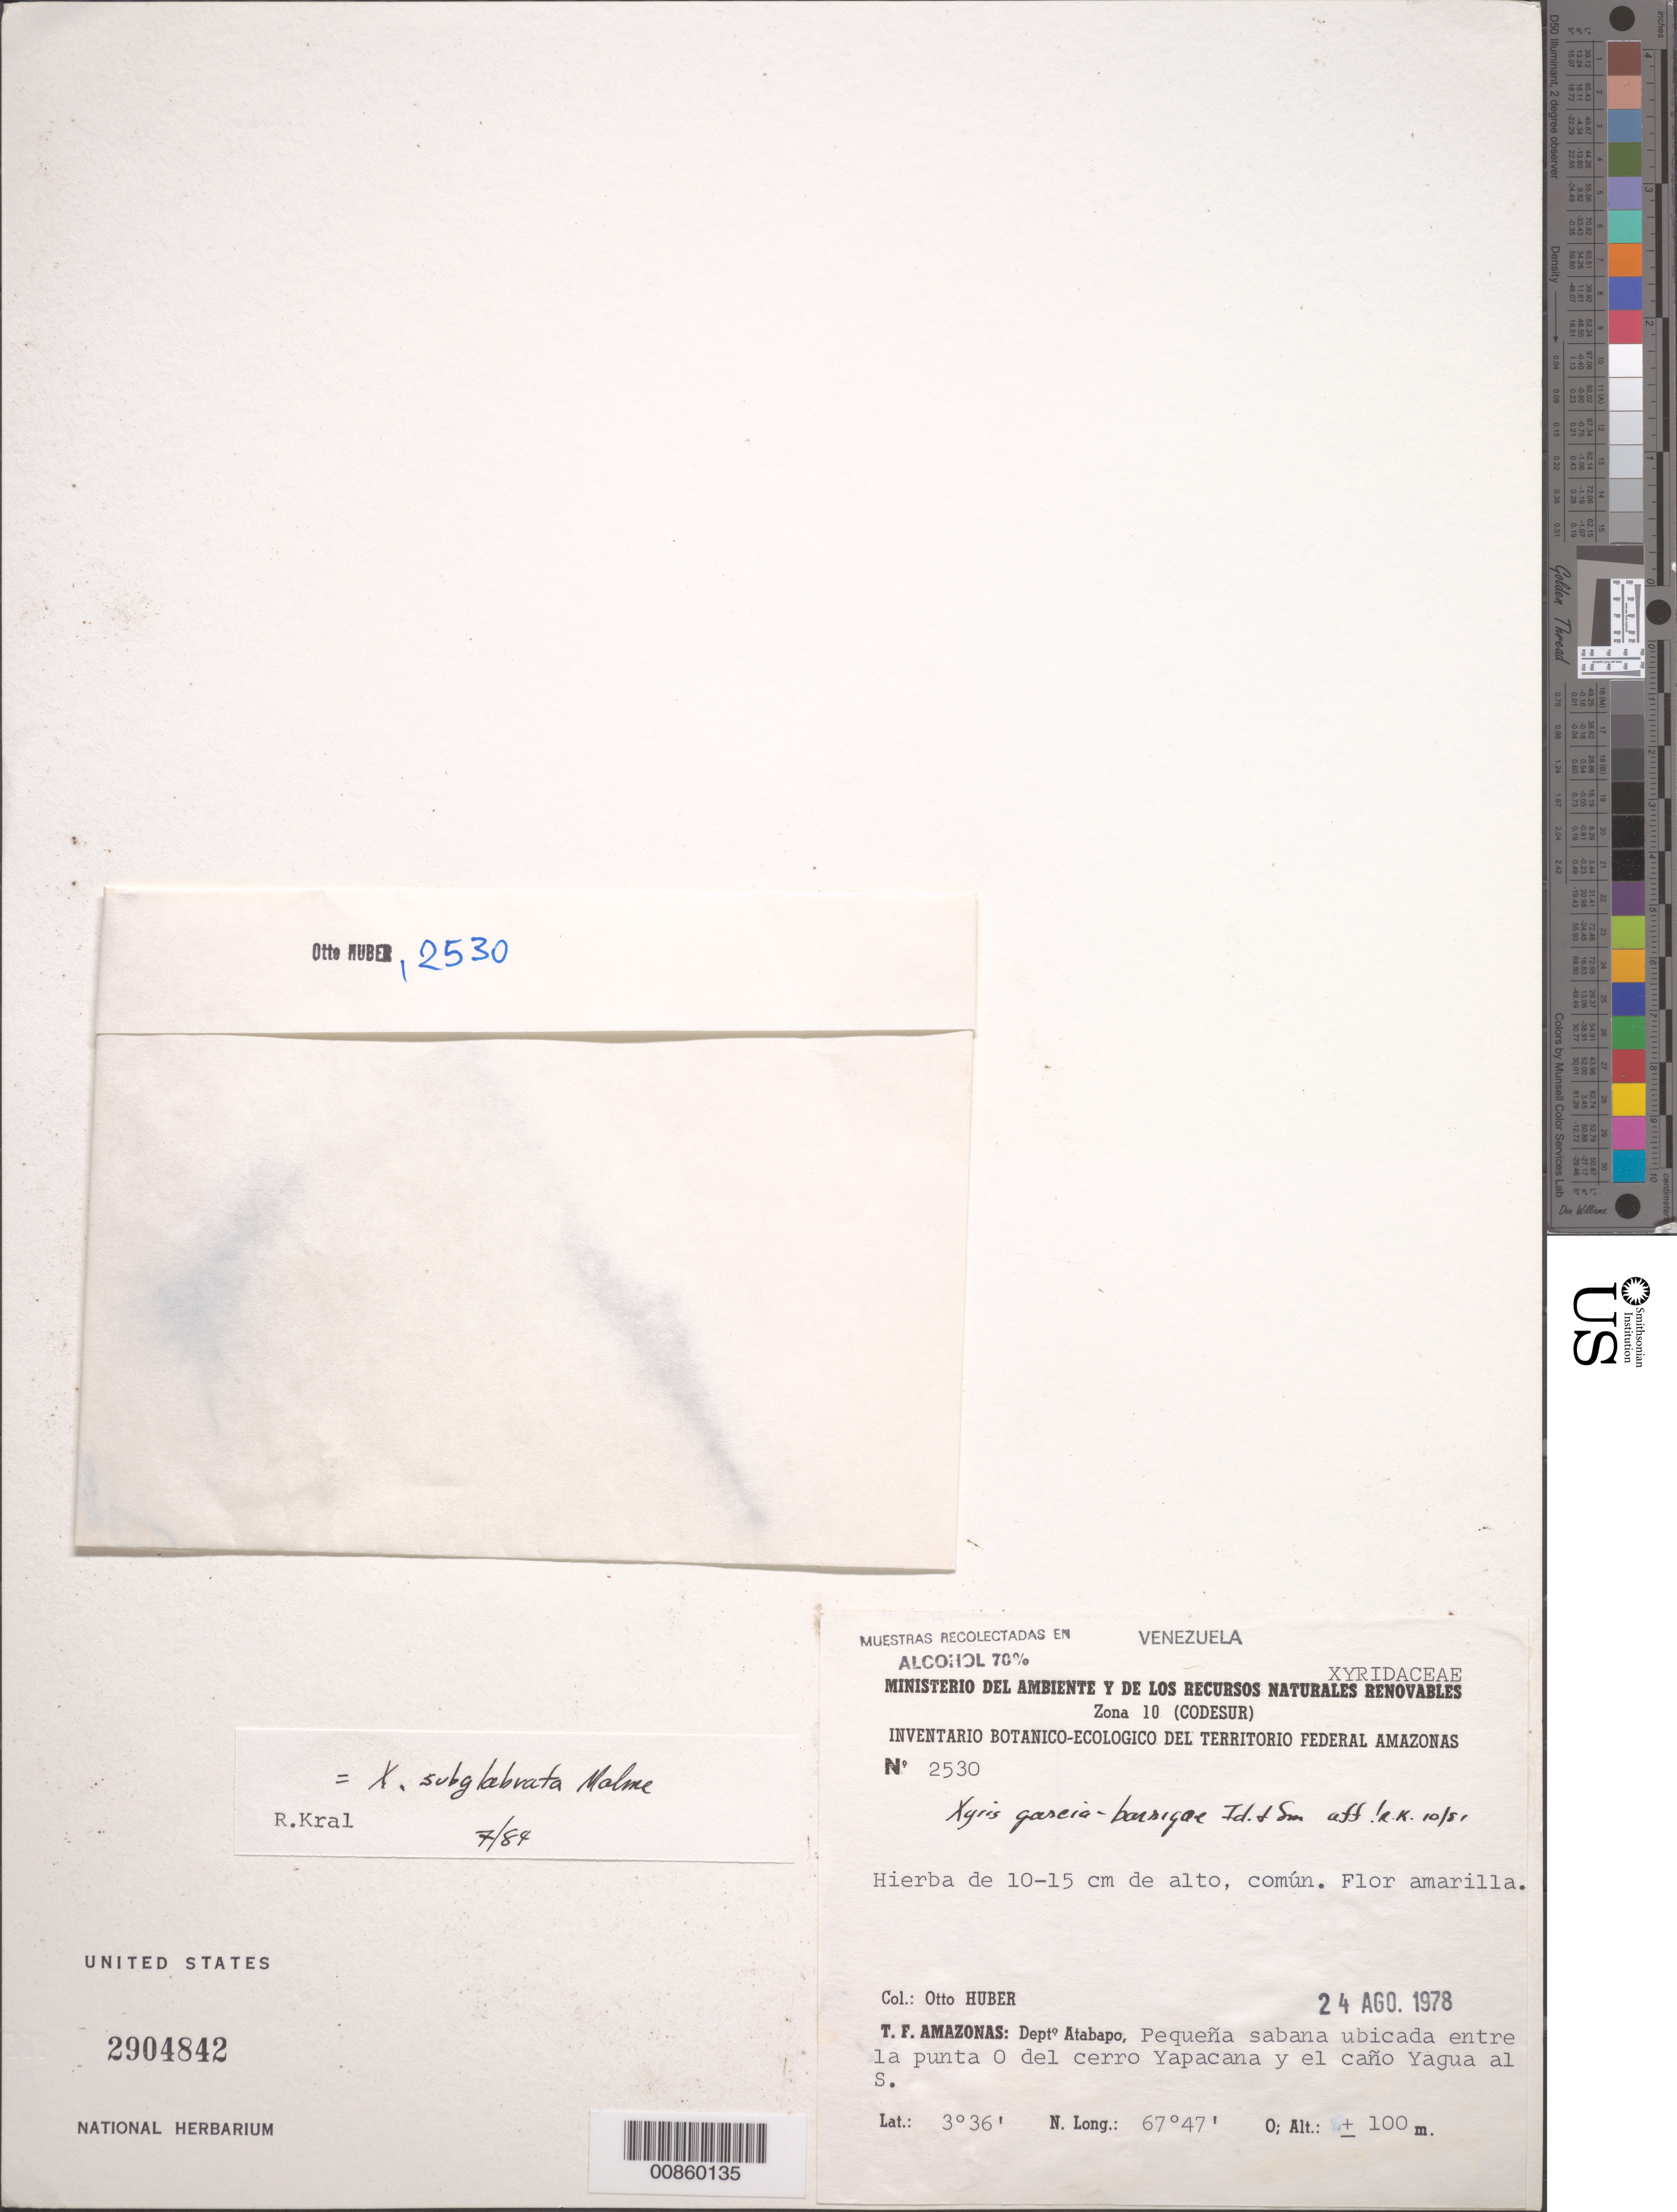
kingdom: Plantae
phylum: Tracheophyta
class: Liliopsida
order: Poales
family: Xyridaceae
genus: Xyris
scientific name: Xyris subglabrata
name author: Malme in Gleason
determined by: Kral, Robert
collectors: O. Huber & S. S. Tillett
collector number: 2530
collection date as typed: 24-Aug-78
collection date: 1978-08-24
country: Venezuela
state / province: Amazonas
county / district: Atabapo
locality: Cerro Yapacána, entre la punta O y el caño Yagua al S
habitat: Pequeña sabana.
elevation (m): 100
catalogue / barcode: US 2904842